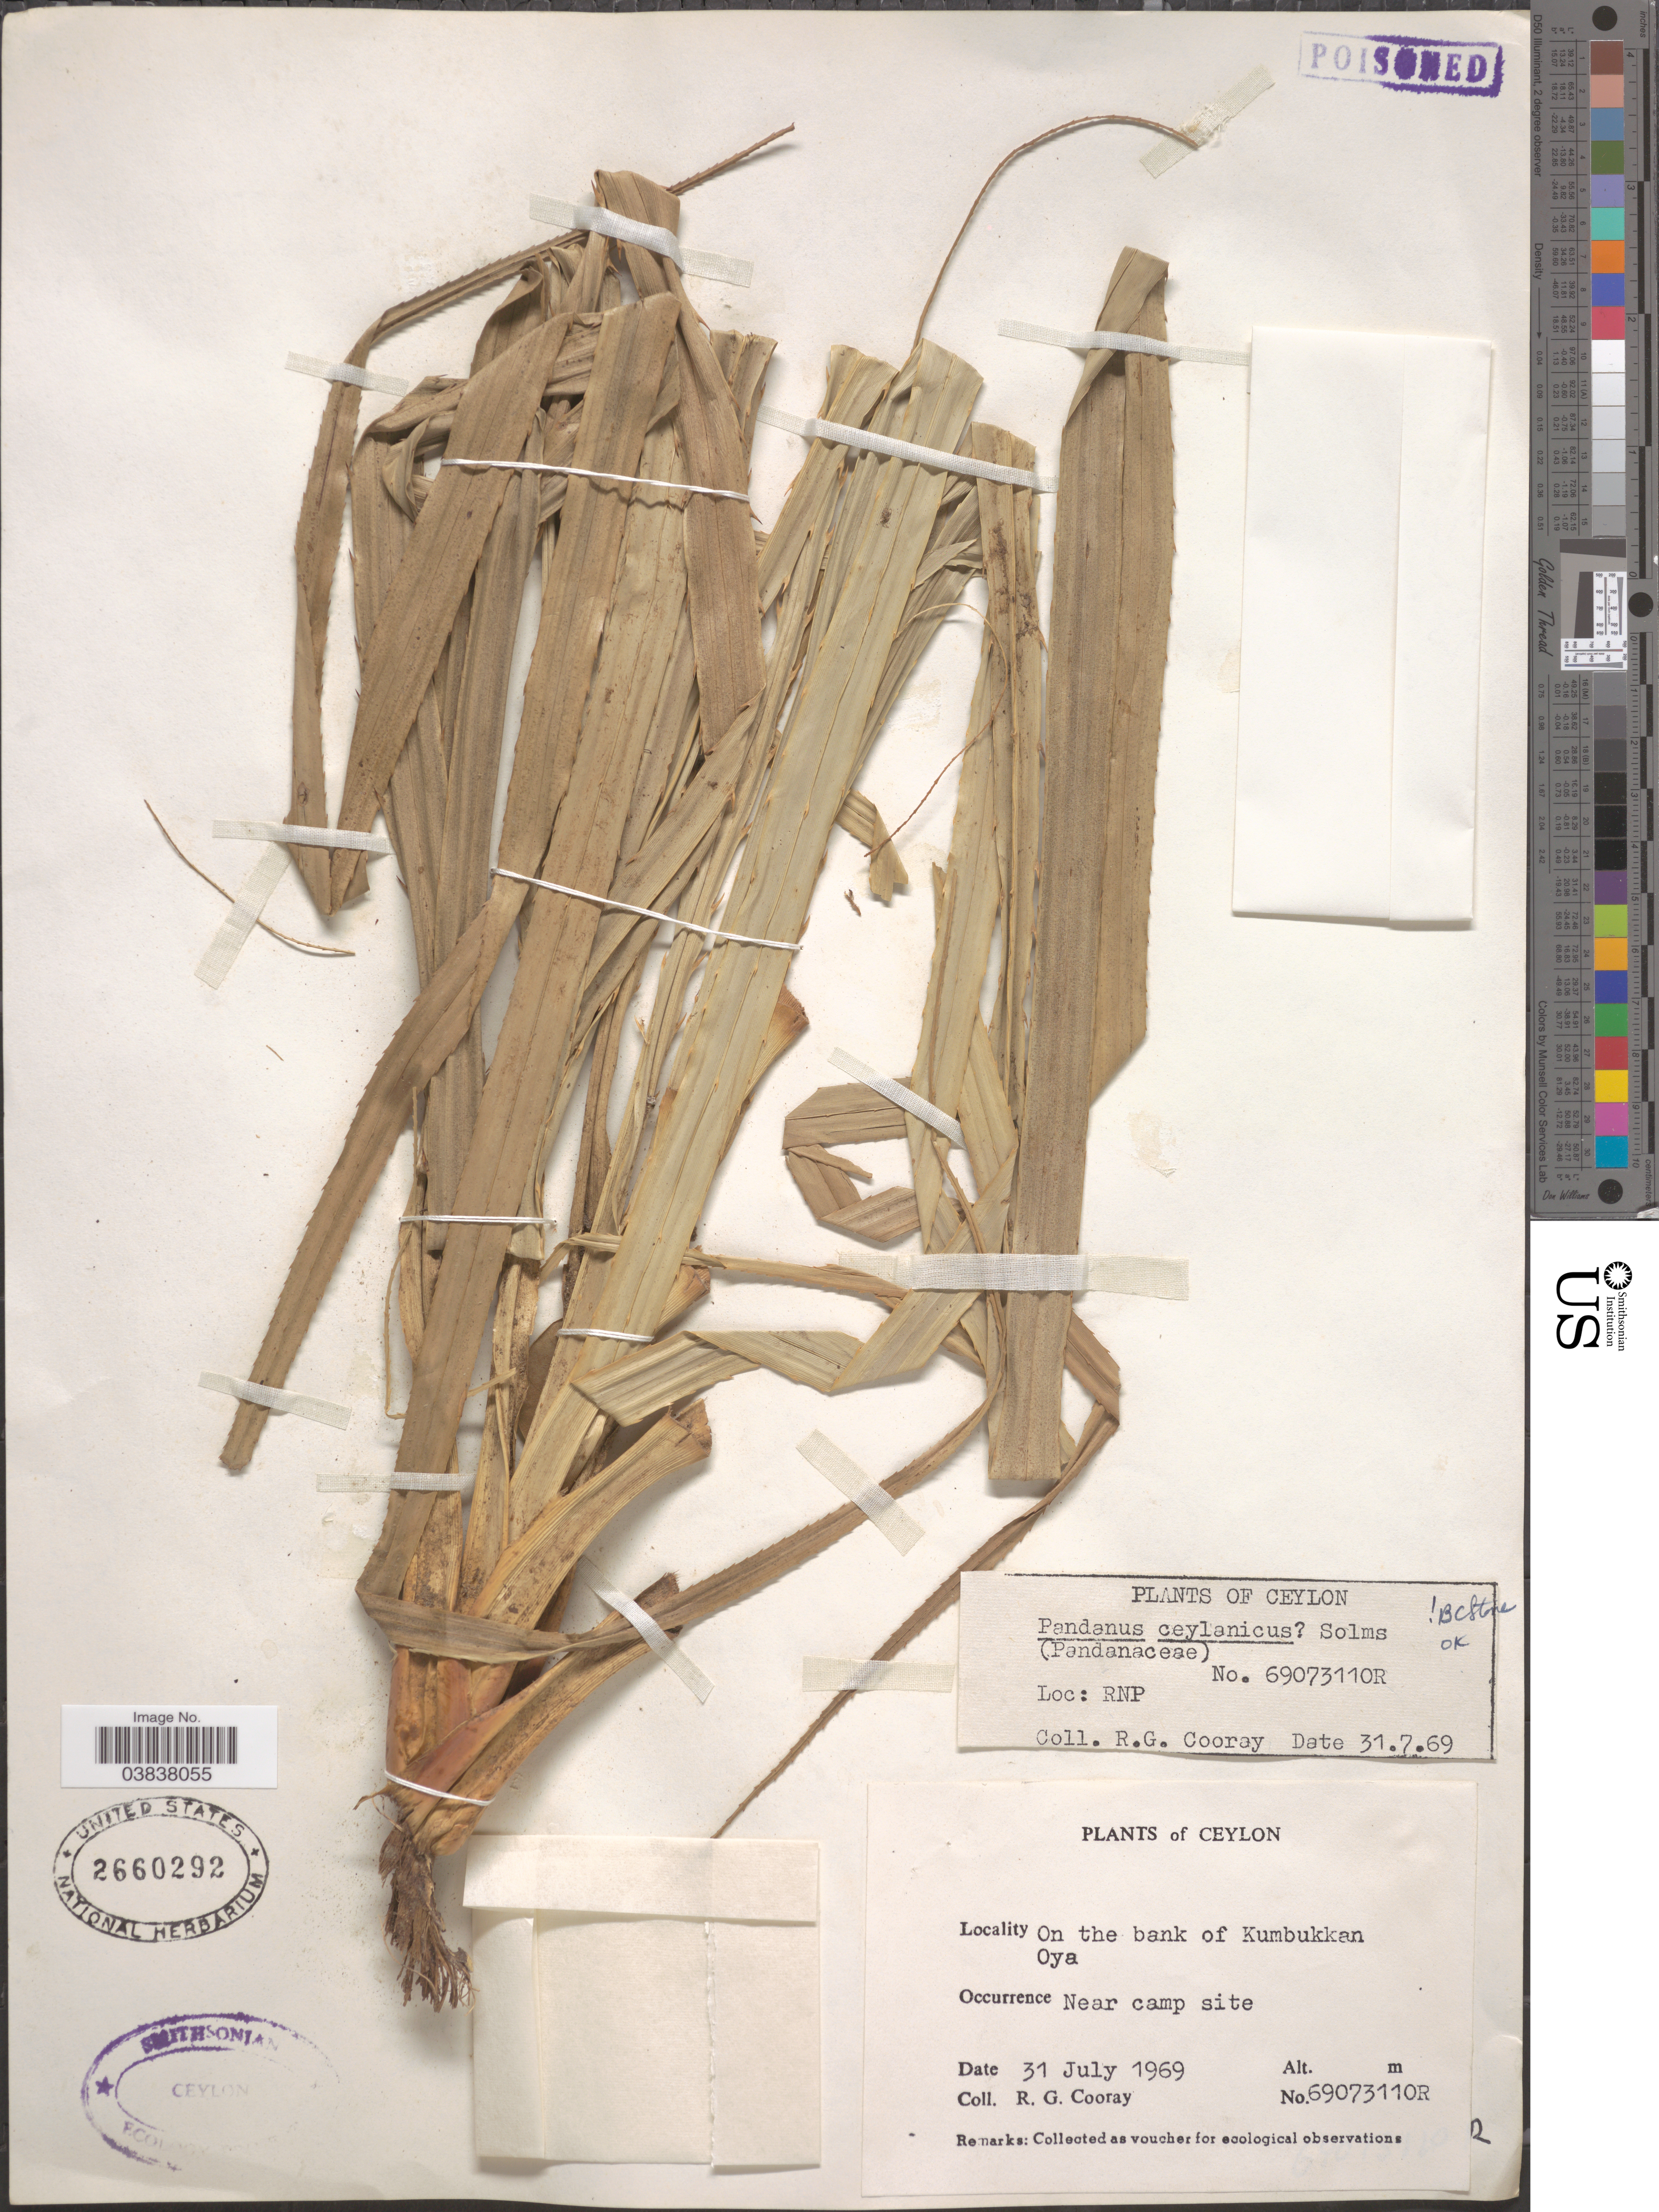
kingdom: Plantae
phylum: Tracheophyta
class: Liliopsida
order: Pandanales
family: Pandanaceae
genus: Pandanus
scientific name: Pandanus ceylanicus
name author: Solms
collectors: R. Cooray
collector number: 69073110R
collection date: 1969-07-31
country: Sri Lanka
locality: Ceylon. On the bank of Kumbukkan Oya. Near camp site.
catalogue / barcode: US 2660292